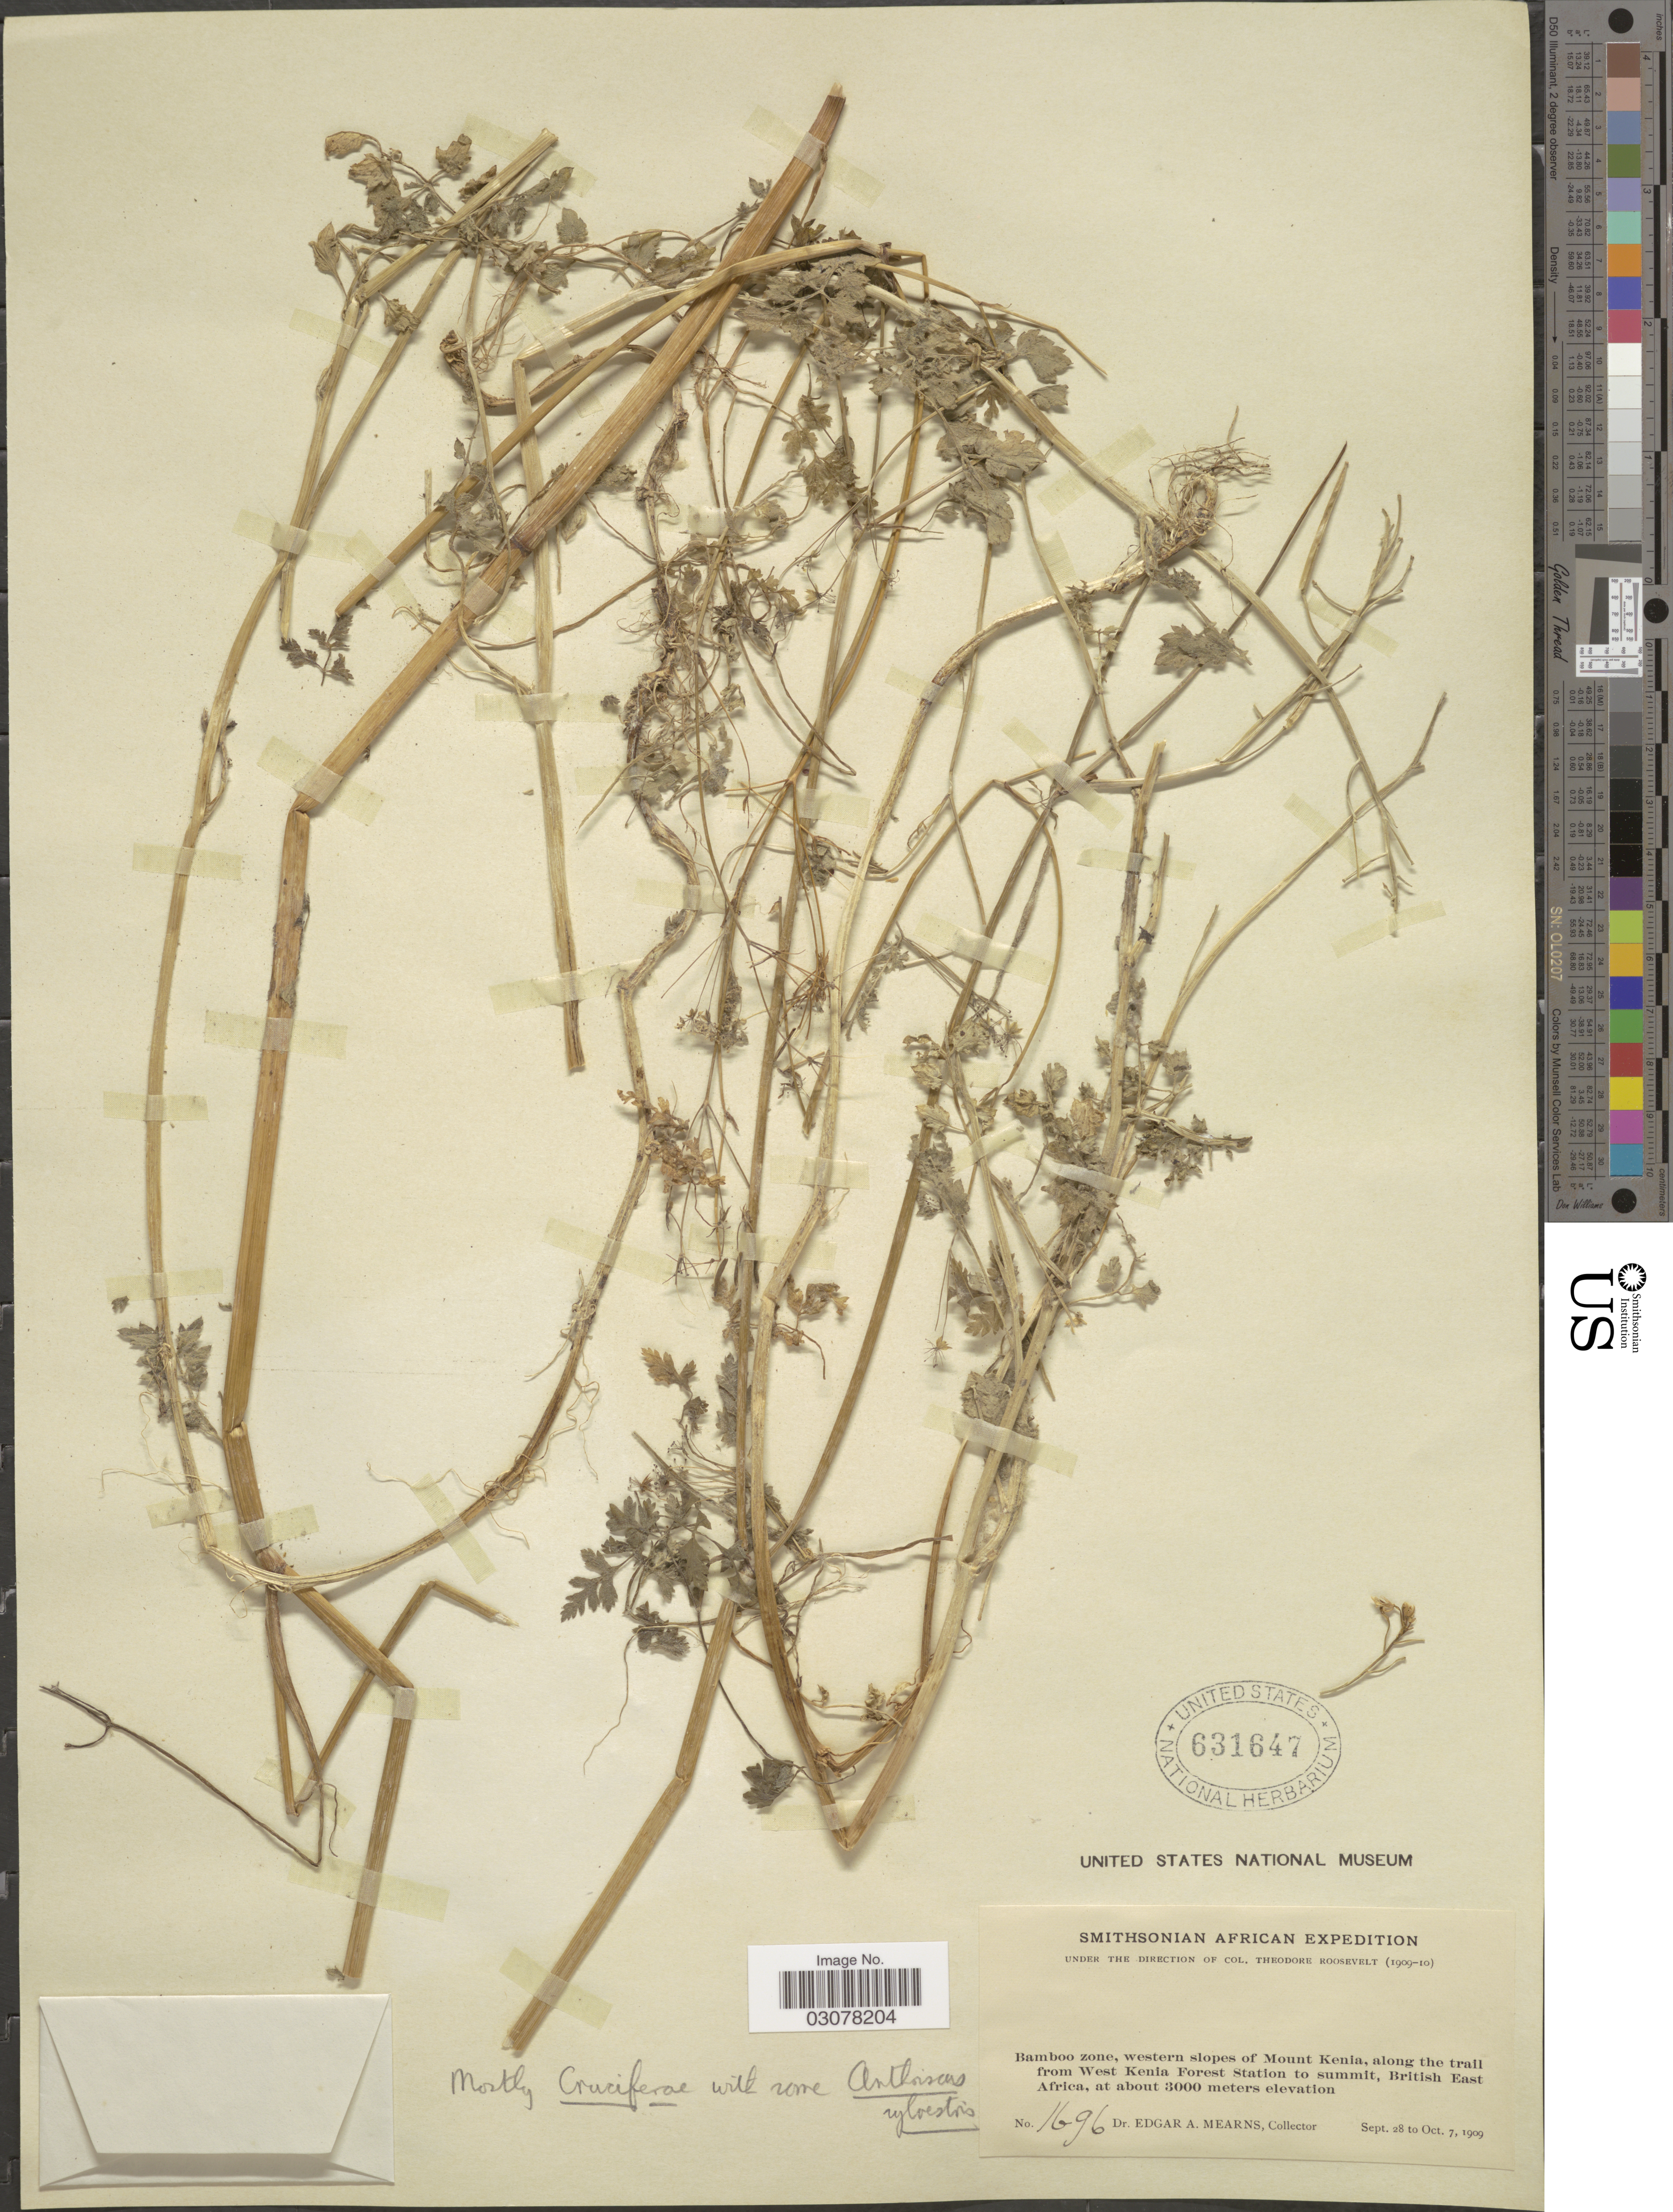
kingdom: Plantae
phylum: Tracheophyta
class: Magnoliopsida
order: Apiales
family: Apiaceae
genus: Anthriscus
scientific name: Anthriscus sylvestris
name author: (L.) Hoffm.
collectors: E. A. Mearns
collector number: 1696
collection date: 1909-09-28/1909-10-07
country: Kenya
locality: Bamboo zone, western slopes of Mount Kenia, along the trail from West Kenia Forest Station to summit, British East Africa.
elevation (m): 3000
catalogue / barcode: US 631647